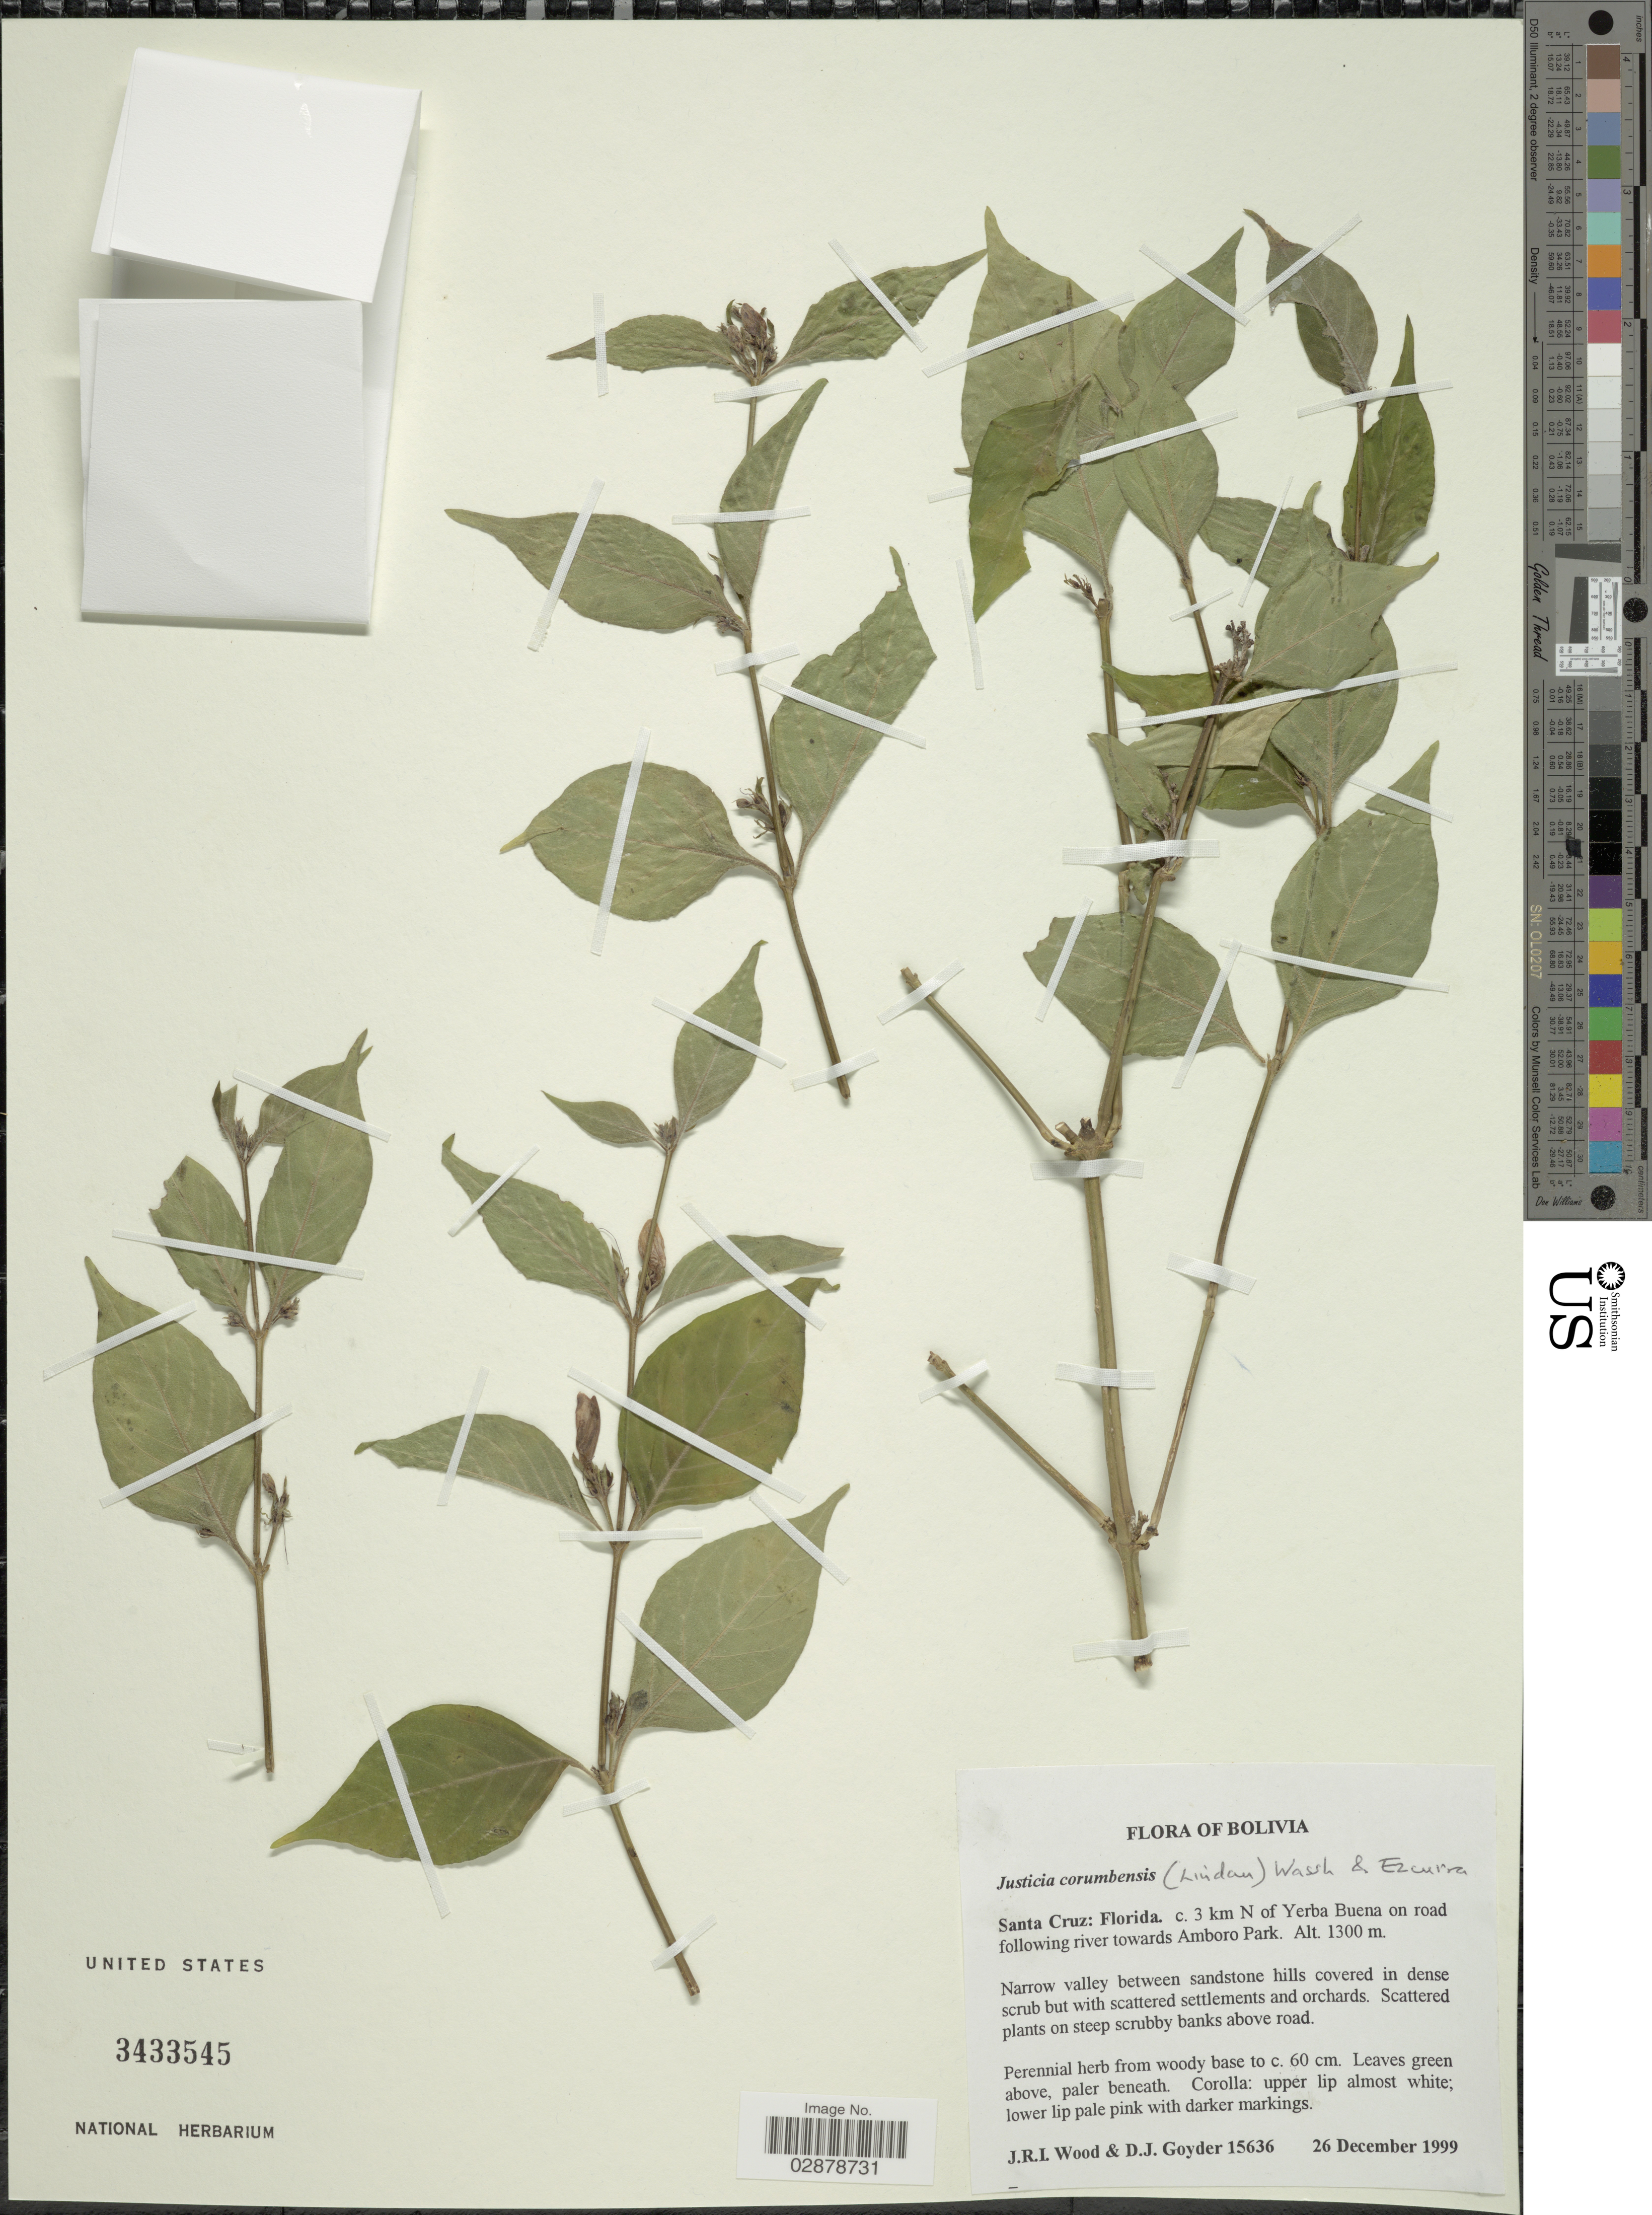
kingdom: Plantae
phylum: Tracheophyta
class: Magnoliopsida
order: Lamiales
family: Acanthaceae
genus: Justicia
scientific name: Justicia corumbensis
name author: (Lindau) Wassh. & C. Ezcurra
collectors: J. R. I. Wood & D. Goyder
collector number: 15636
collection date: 1999-12-26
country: Bolivia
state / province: Santa Cruz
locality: Florida, c. 3 km N of Yerba Buena on road following river towards Amboro Park.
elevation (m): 1300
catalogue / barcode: US 3433545